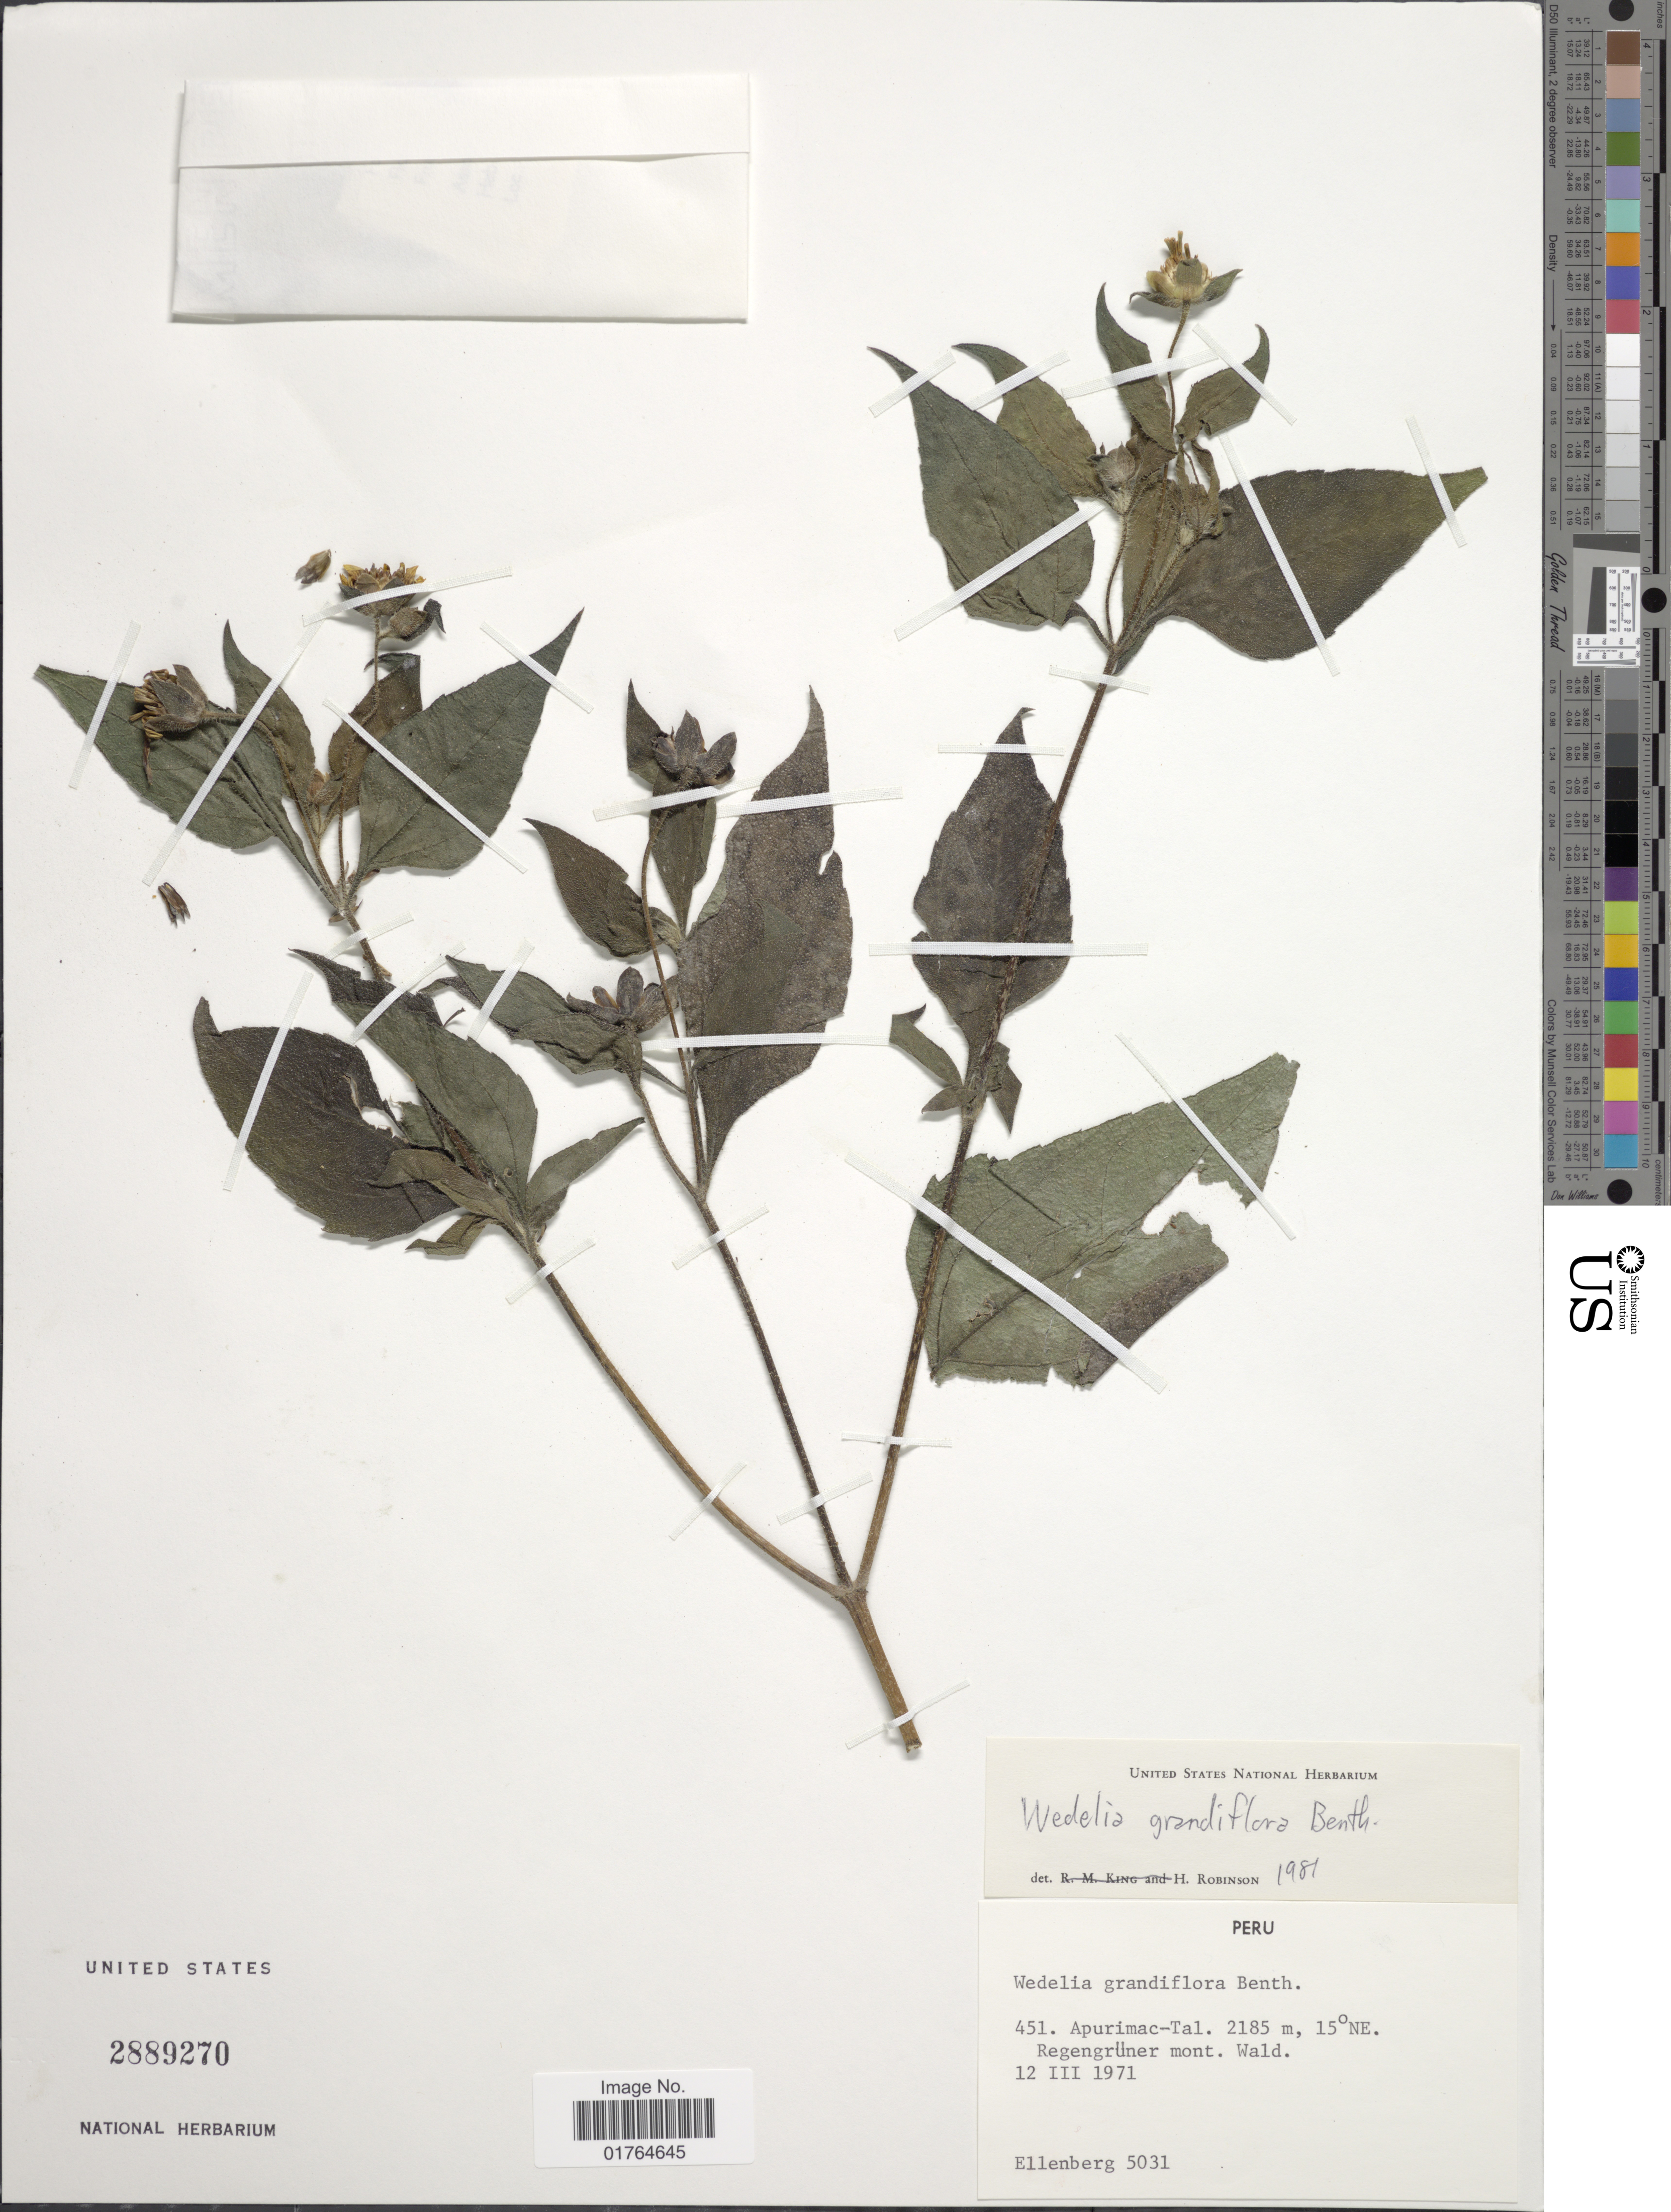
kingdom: Plantae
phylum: Tracheophyta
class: Magnoliopsida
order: Asterales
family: Asteraceae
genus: Wedelia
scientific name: Wedelia latifolia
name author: DC.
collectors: H. Ellenberg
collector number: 5031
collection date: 1971-03-12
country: Peru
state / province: Apurímac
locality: Apurimac-Tal.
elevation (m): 2185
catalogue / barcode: US 2889270